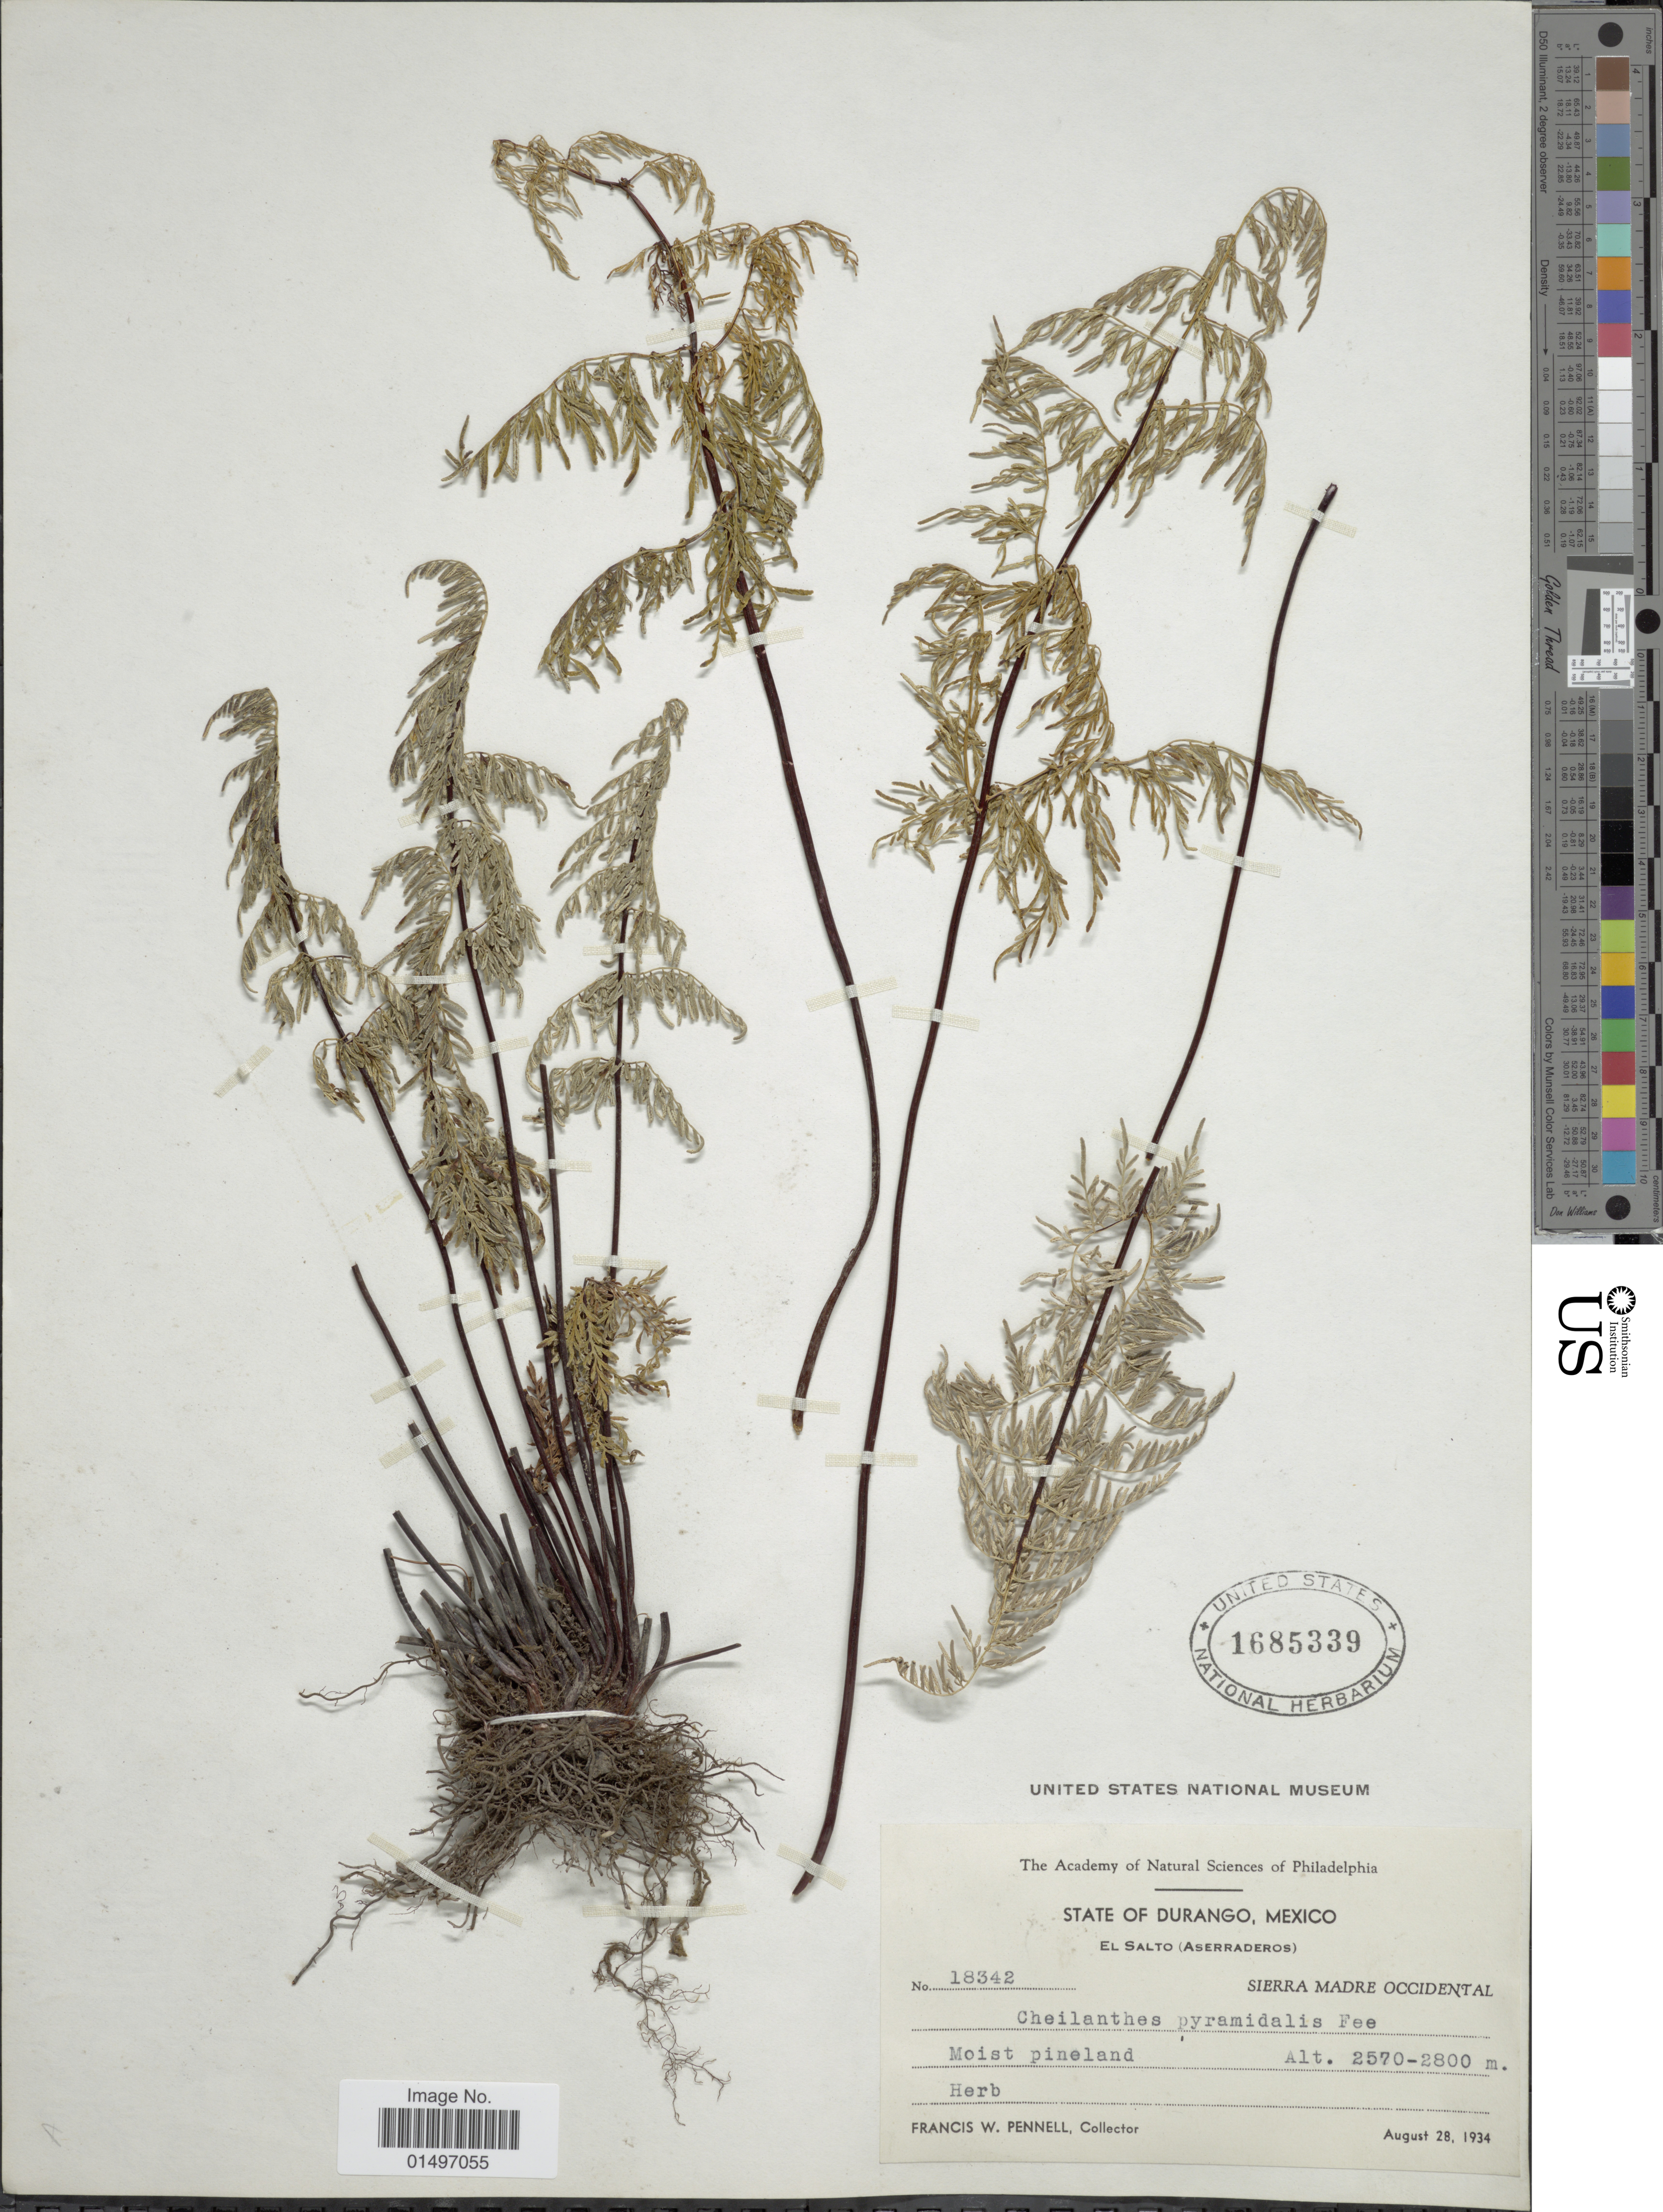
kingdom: Plantae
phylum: Tracheophyta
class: Polypodiopsida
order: Polypodiales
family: Pteridaceae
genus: Gaga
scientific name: Gaga hirsuta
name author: (Link) Fay W. Li & Windham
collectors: F. W. Pennell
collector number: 18342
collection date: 1934-08-28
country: Mexico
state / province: Durango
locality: Mexico, El Salto (Aseeraderos), Sierra Madre Occidental.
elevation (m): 2570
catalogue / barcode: US 1685339